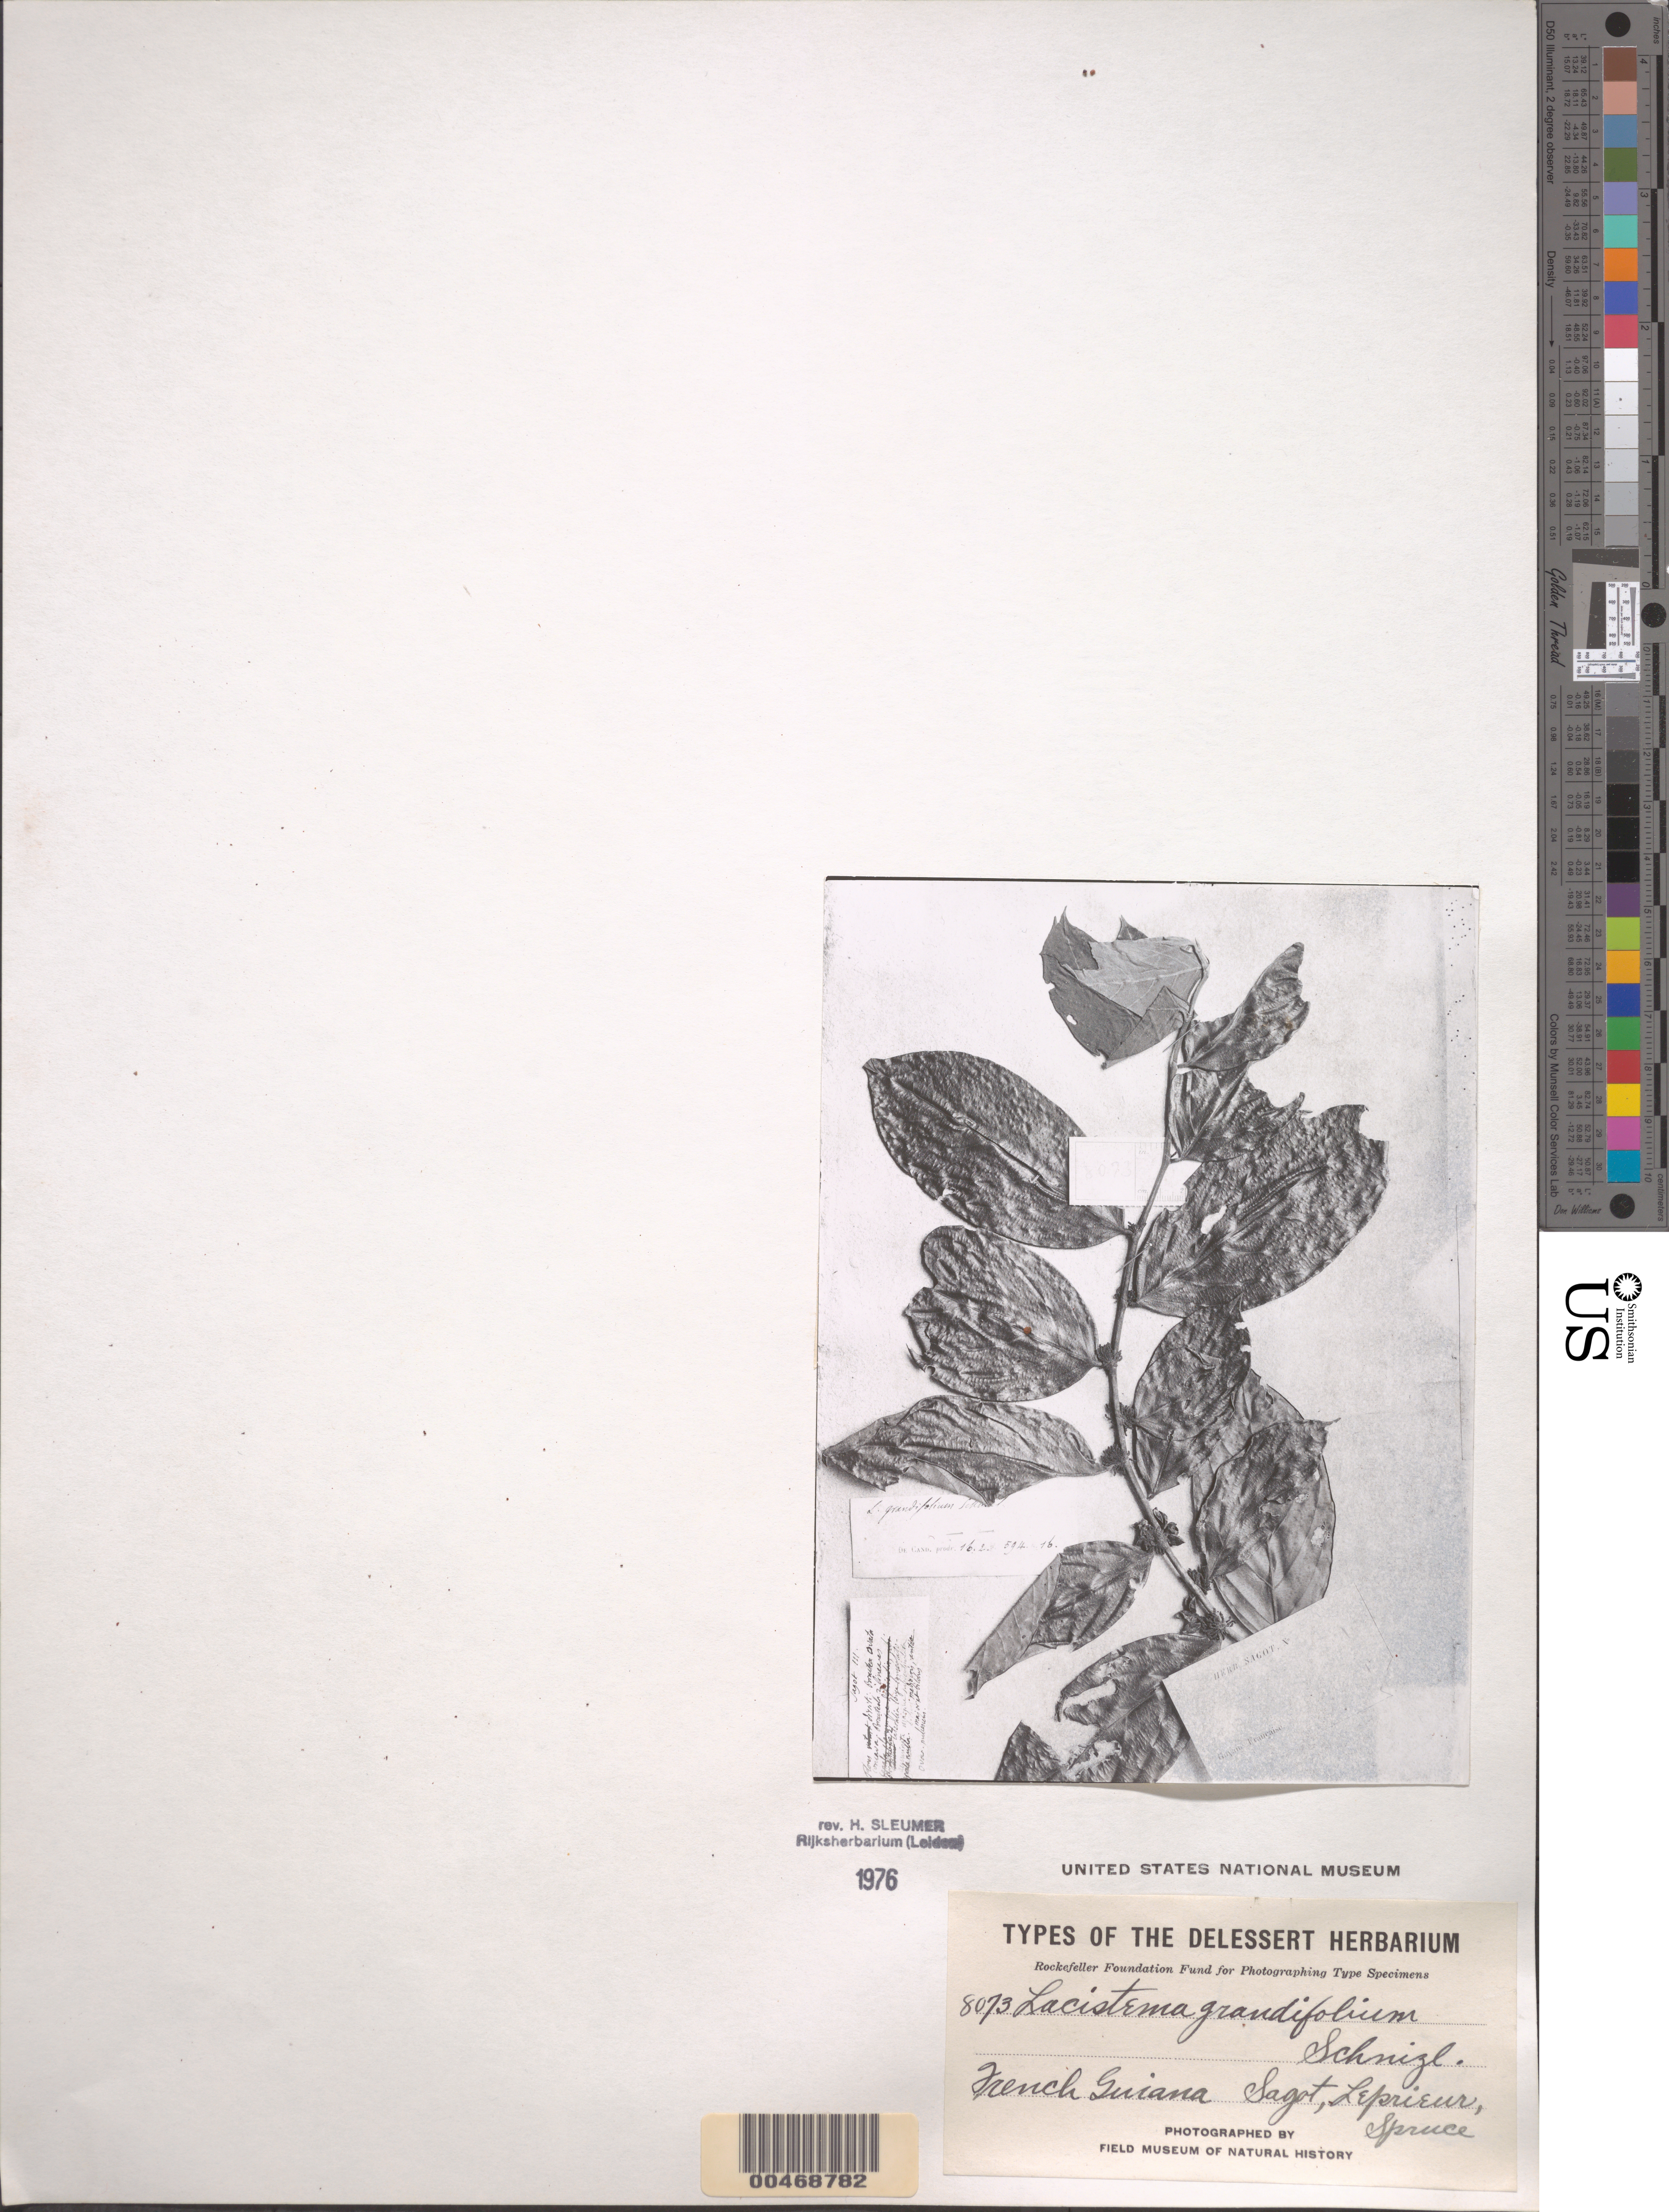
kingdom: Plantae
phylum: Tracheophyta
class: Magnoliopsida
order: Malpighiales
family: Lacistemataceae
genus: Lacistema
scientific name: Lacistema grandifolium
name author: Schnizl.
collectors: Sagot, --, F. M. R. Leprieur & -. Spruce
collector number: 8073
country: French Guiana